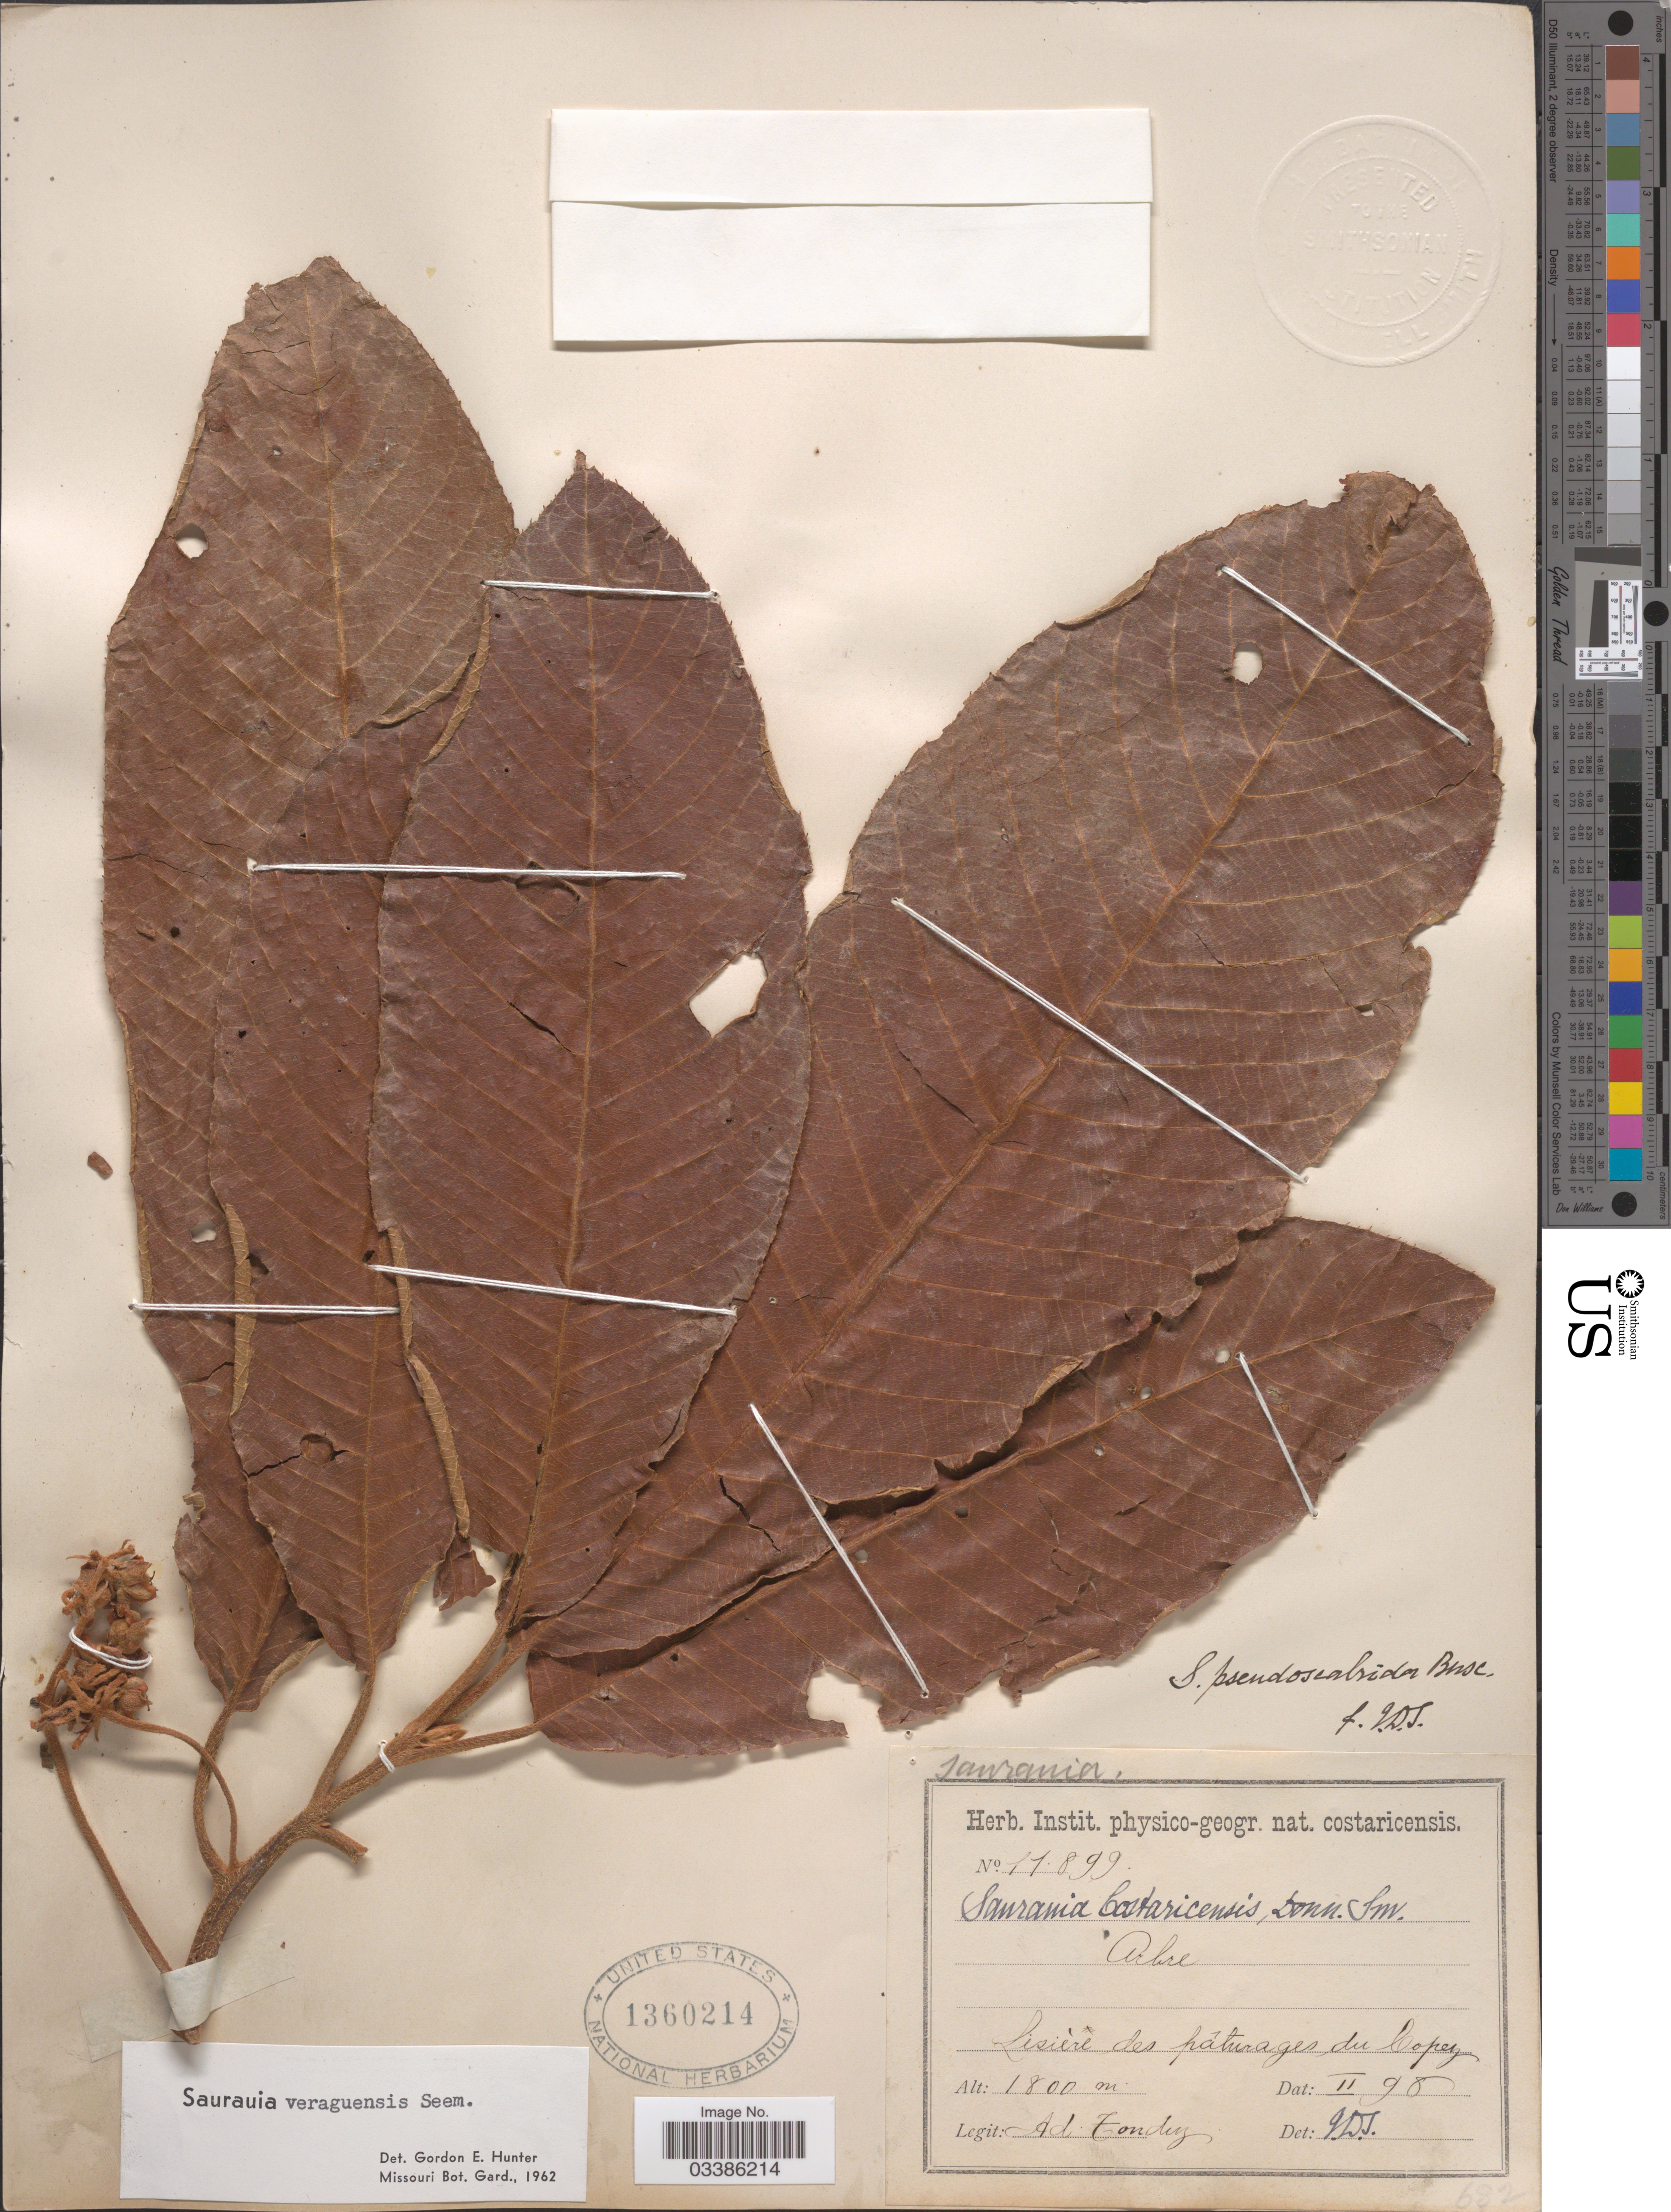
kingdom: Plantae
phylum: Tracheophyta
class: Magnoliopsida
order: Ericales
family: Actinidiaceae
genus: Saurauia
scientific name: Saurauia veraguasensis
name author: Seem.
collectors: A. Tonduz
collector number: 11899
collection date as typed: Transcribed d/m/y: /2/98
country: Costa Rica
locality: Lisière des pâturages du Copey.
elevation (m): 1800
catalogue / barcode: US 1360214